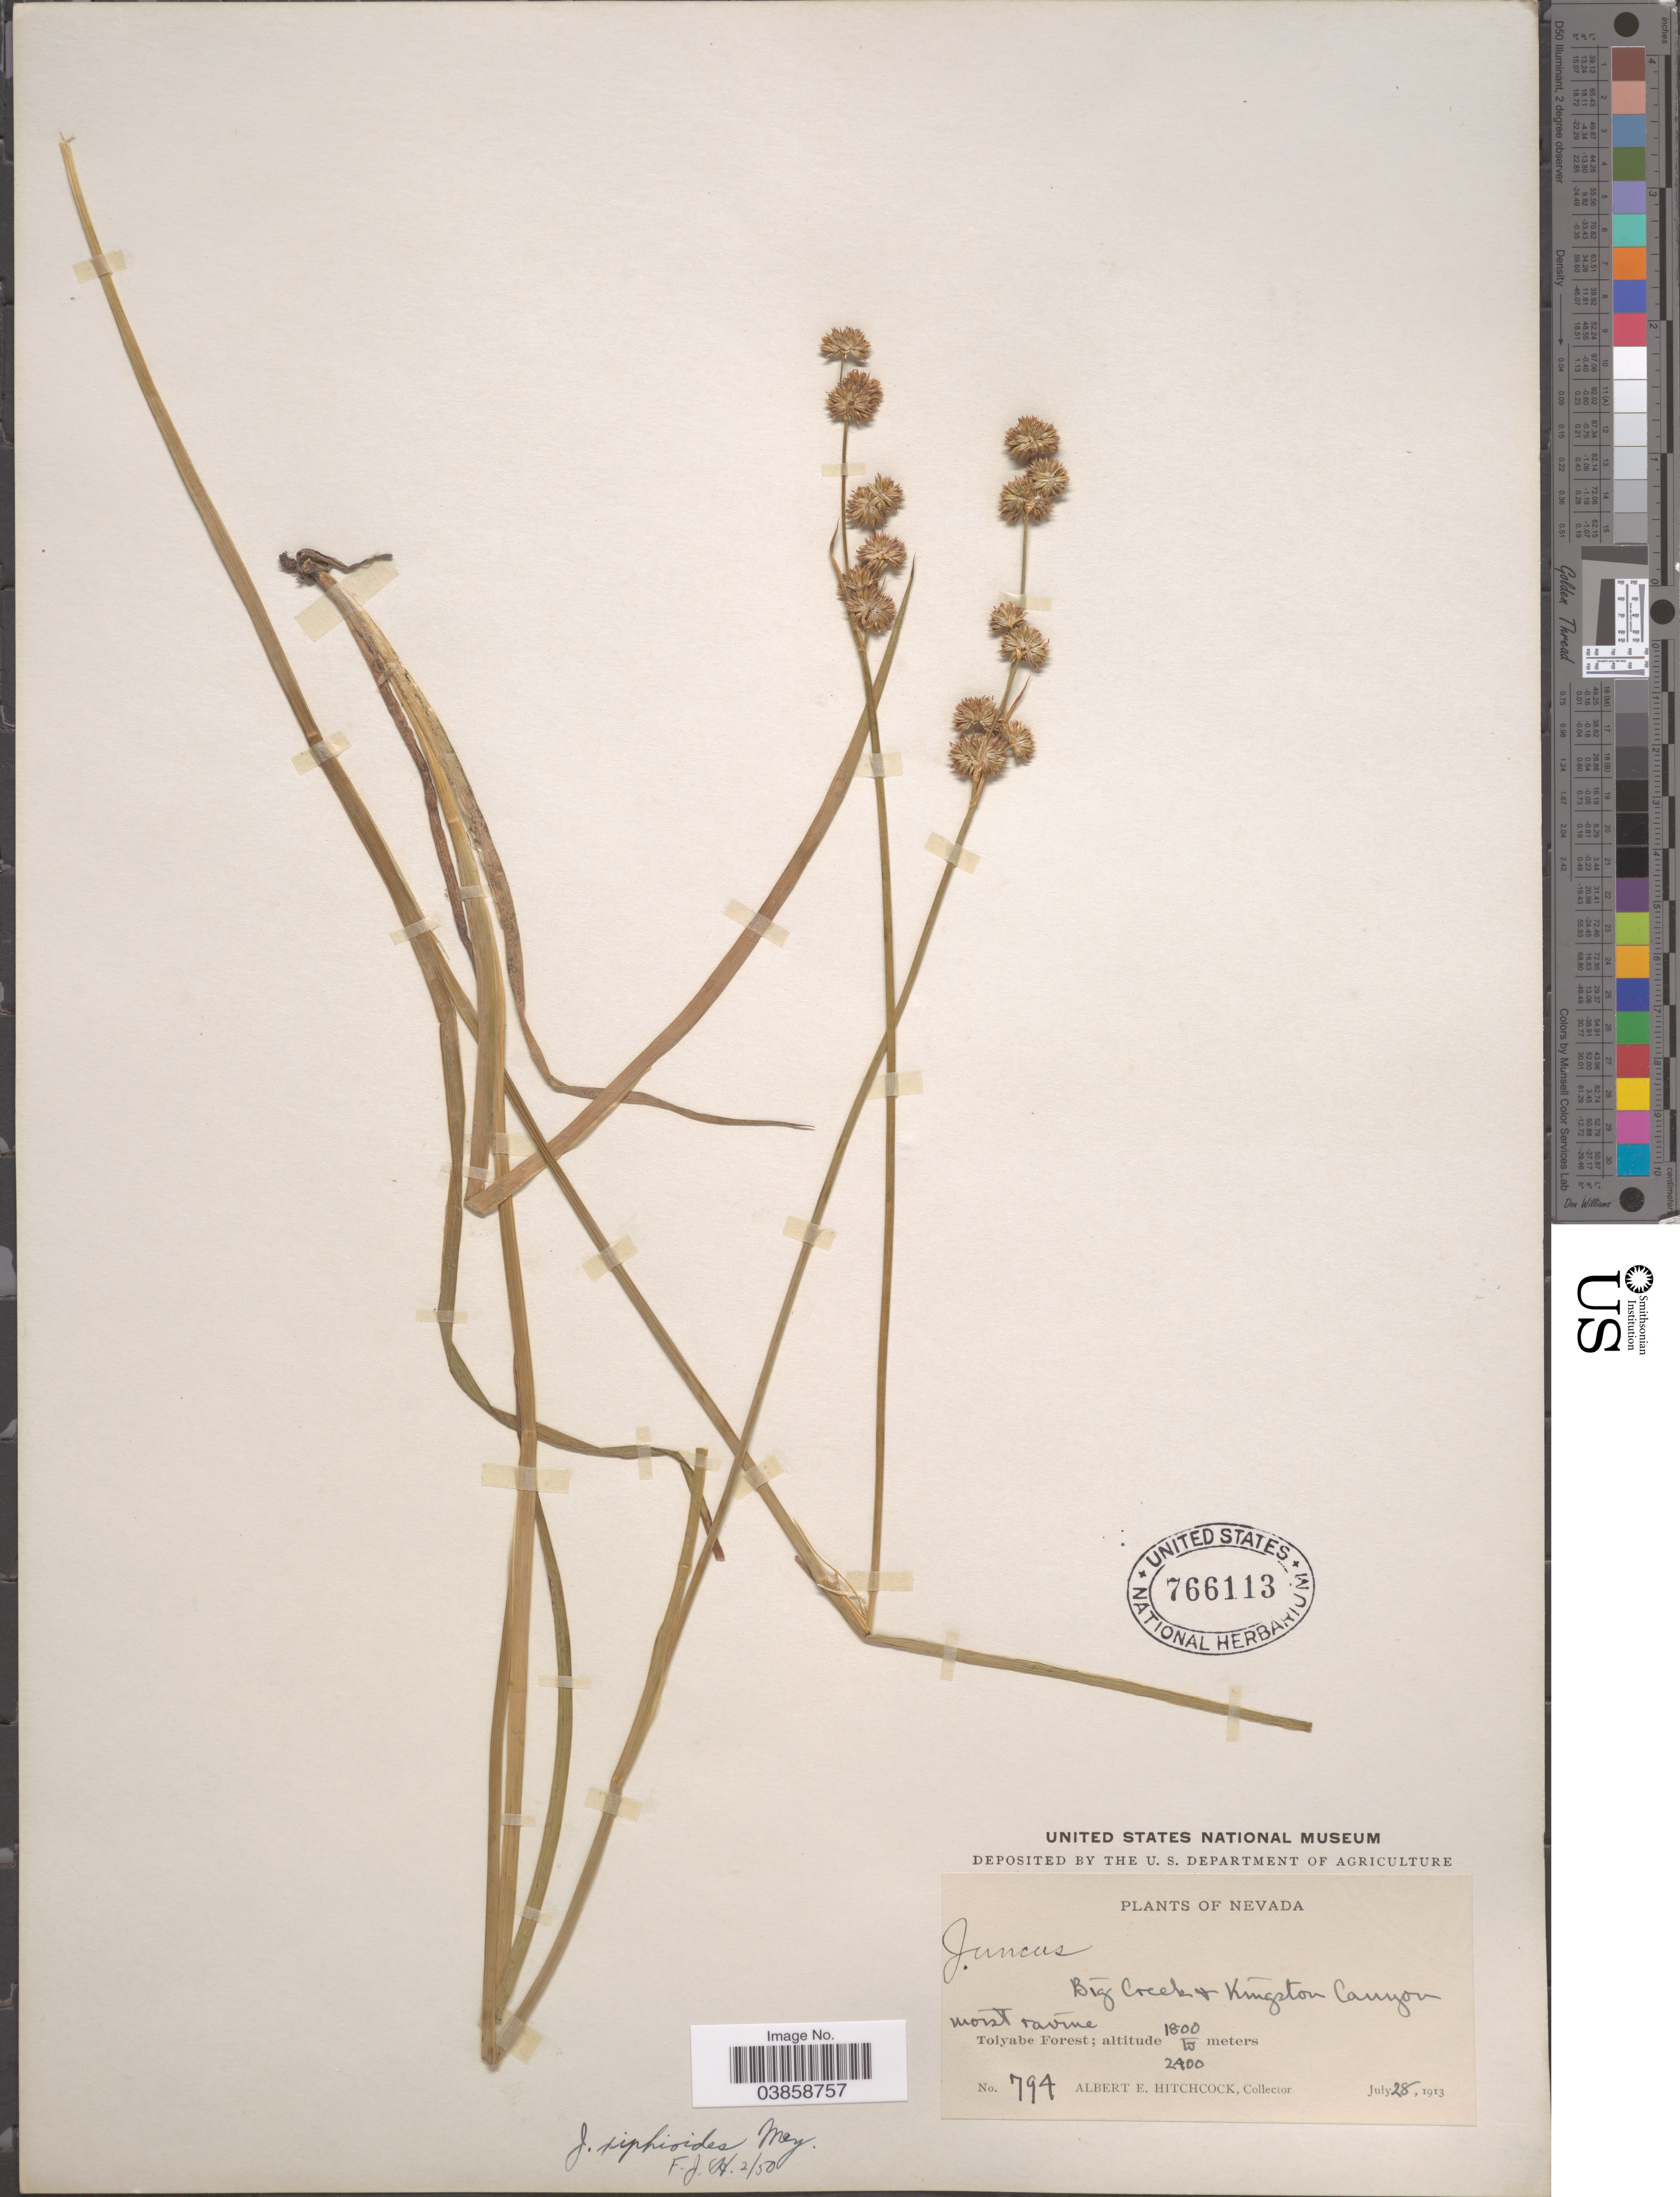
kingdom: Plantae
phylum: Tracheophyta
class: Liliopsida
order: Poales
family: Juncaceae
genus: Juncus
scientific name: Juncus xiphioides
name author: E. Mey.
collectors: A. Hitchcock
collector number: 794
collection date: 1913-07-28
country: United States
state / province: Nevada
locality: Big Creek & Kingston Canyon. Toiyabe Forest.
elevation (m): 1800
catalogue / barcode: US 766113